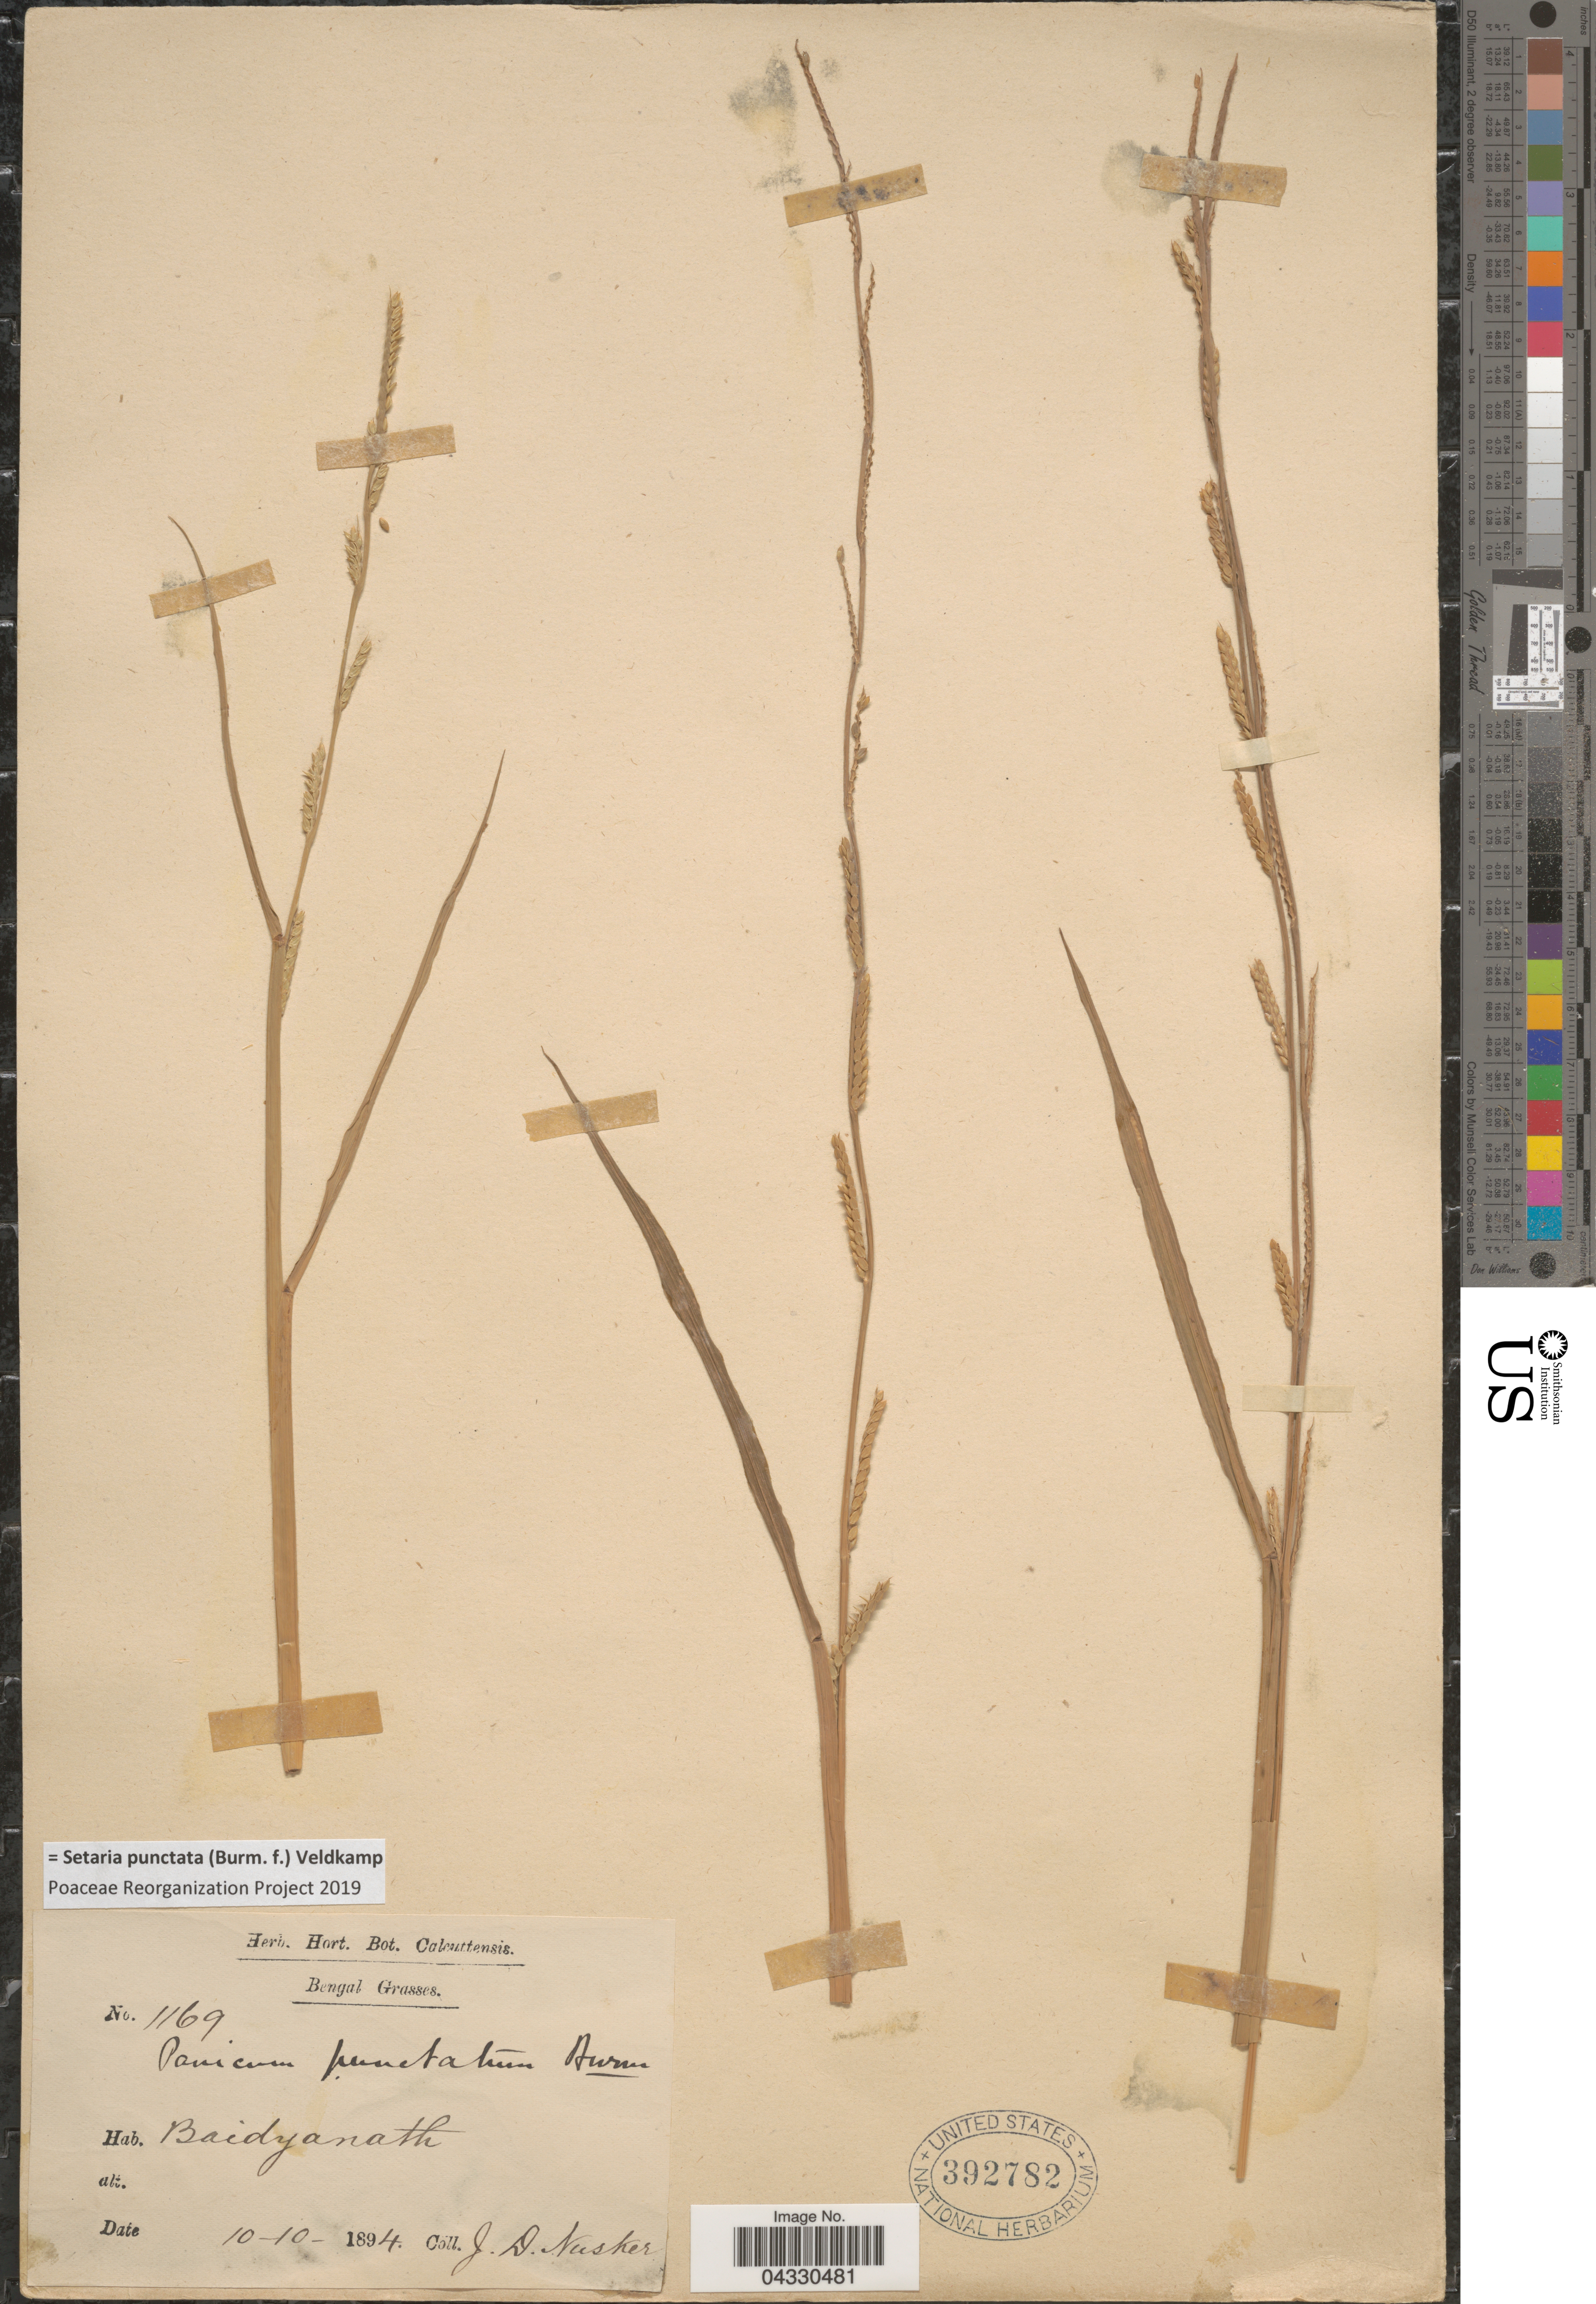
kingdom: Plantae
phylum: Tracheophyta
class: Liliopsida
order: Poales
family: Poaceae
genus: Setaria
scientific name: Setaria punctata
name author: (Burm. f.) Veldkamp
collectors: J. D. Nusker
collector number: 1169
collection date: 1894-10-10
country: India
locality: Bengal. Baidyanath.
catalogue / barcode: US 392782